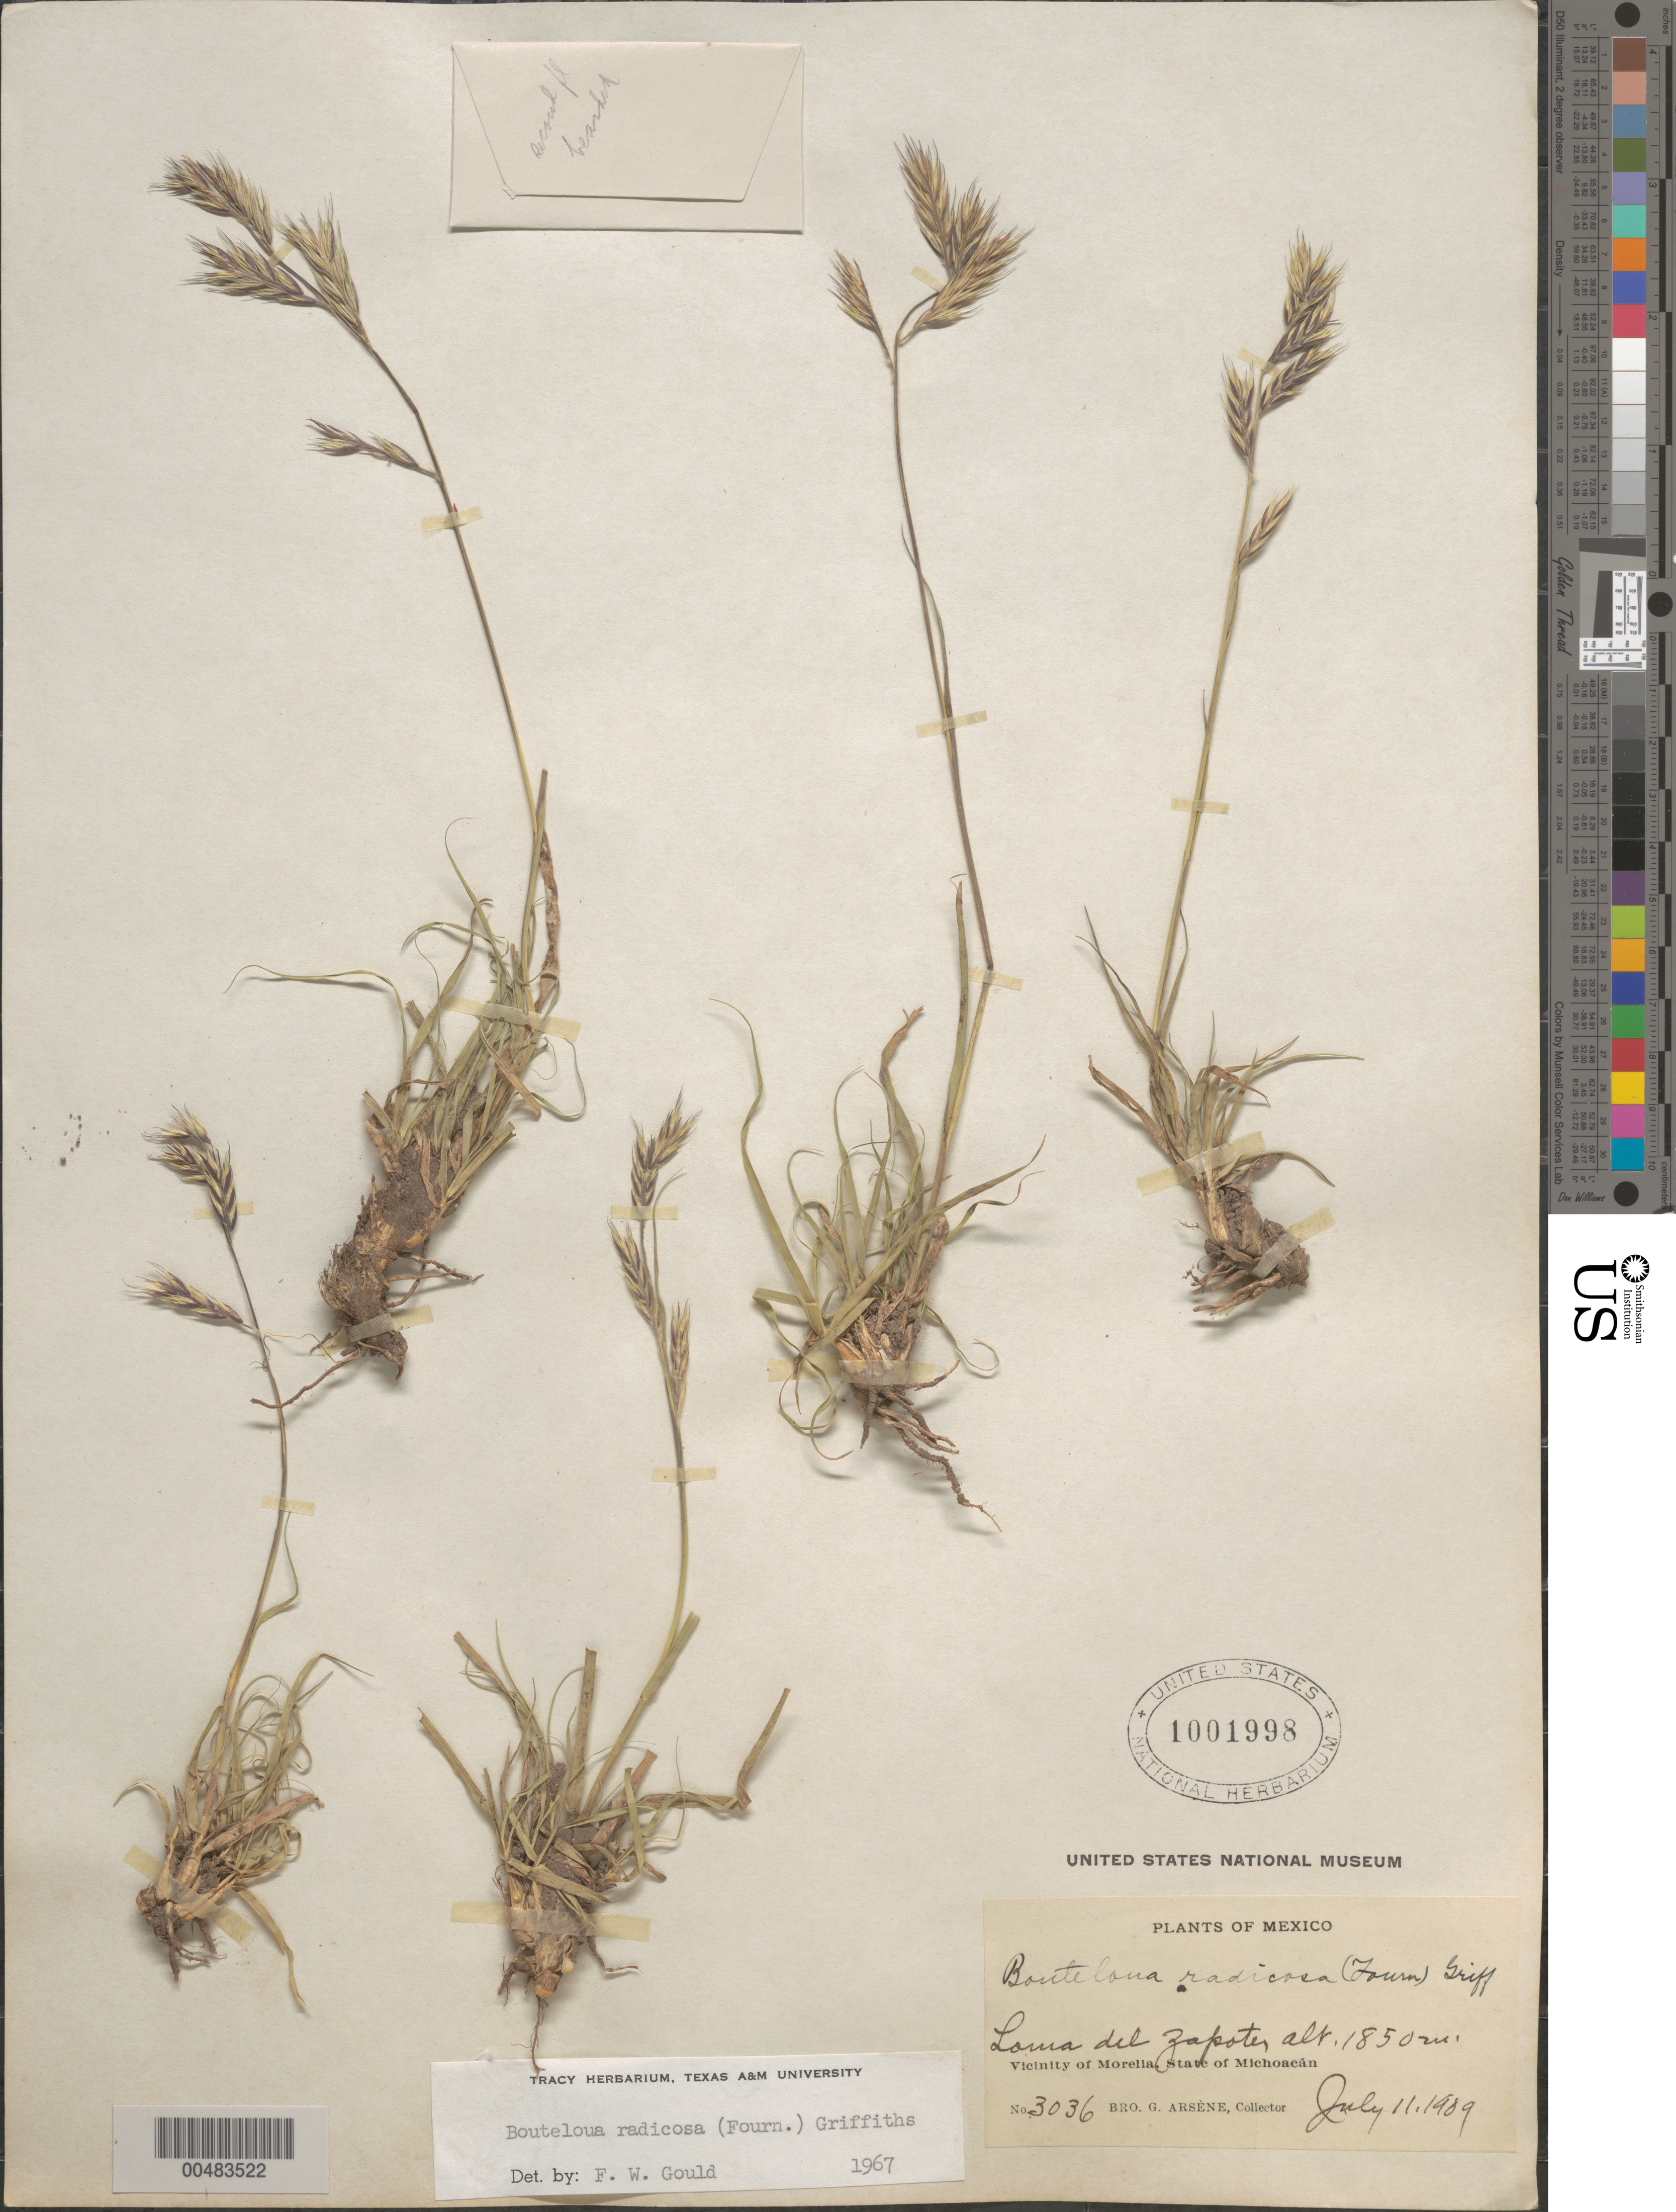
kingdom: Plantae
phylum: Tracheophyta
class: Liliopsida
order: Poales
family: Poaceae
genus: Bouteloua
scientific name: Bouteloua radicosa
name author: (E. Fourn.) Griffiths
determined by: Gould, F. W.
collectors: Bro. G. Arsène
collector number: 3036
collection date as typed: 11 Jul 1909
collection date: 1909-07-11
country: Mexico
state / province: Michoacán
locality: Vicinity of Morelia, Loma del Zapote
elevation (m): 1850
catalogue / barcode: US 1001998